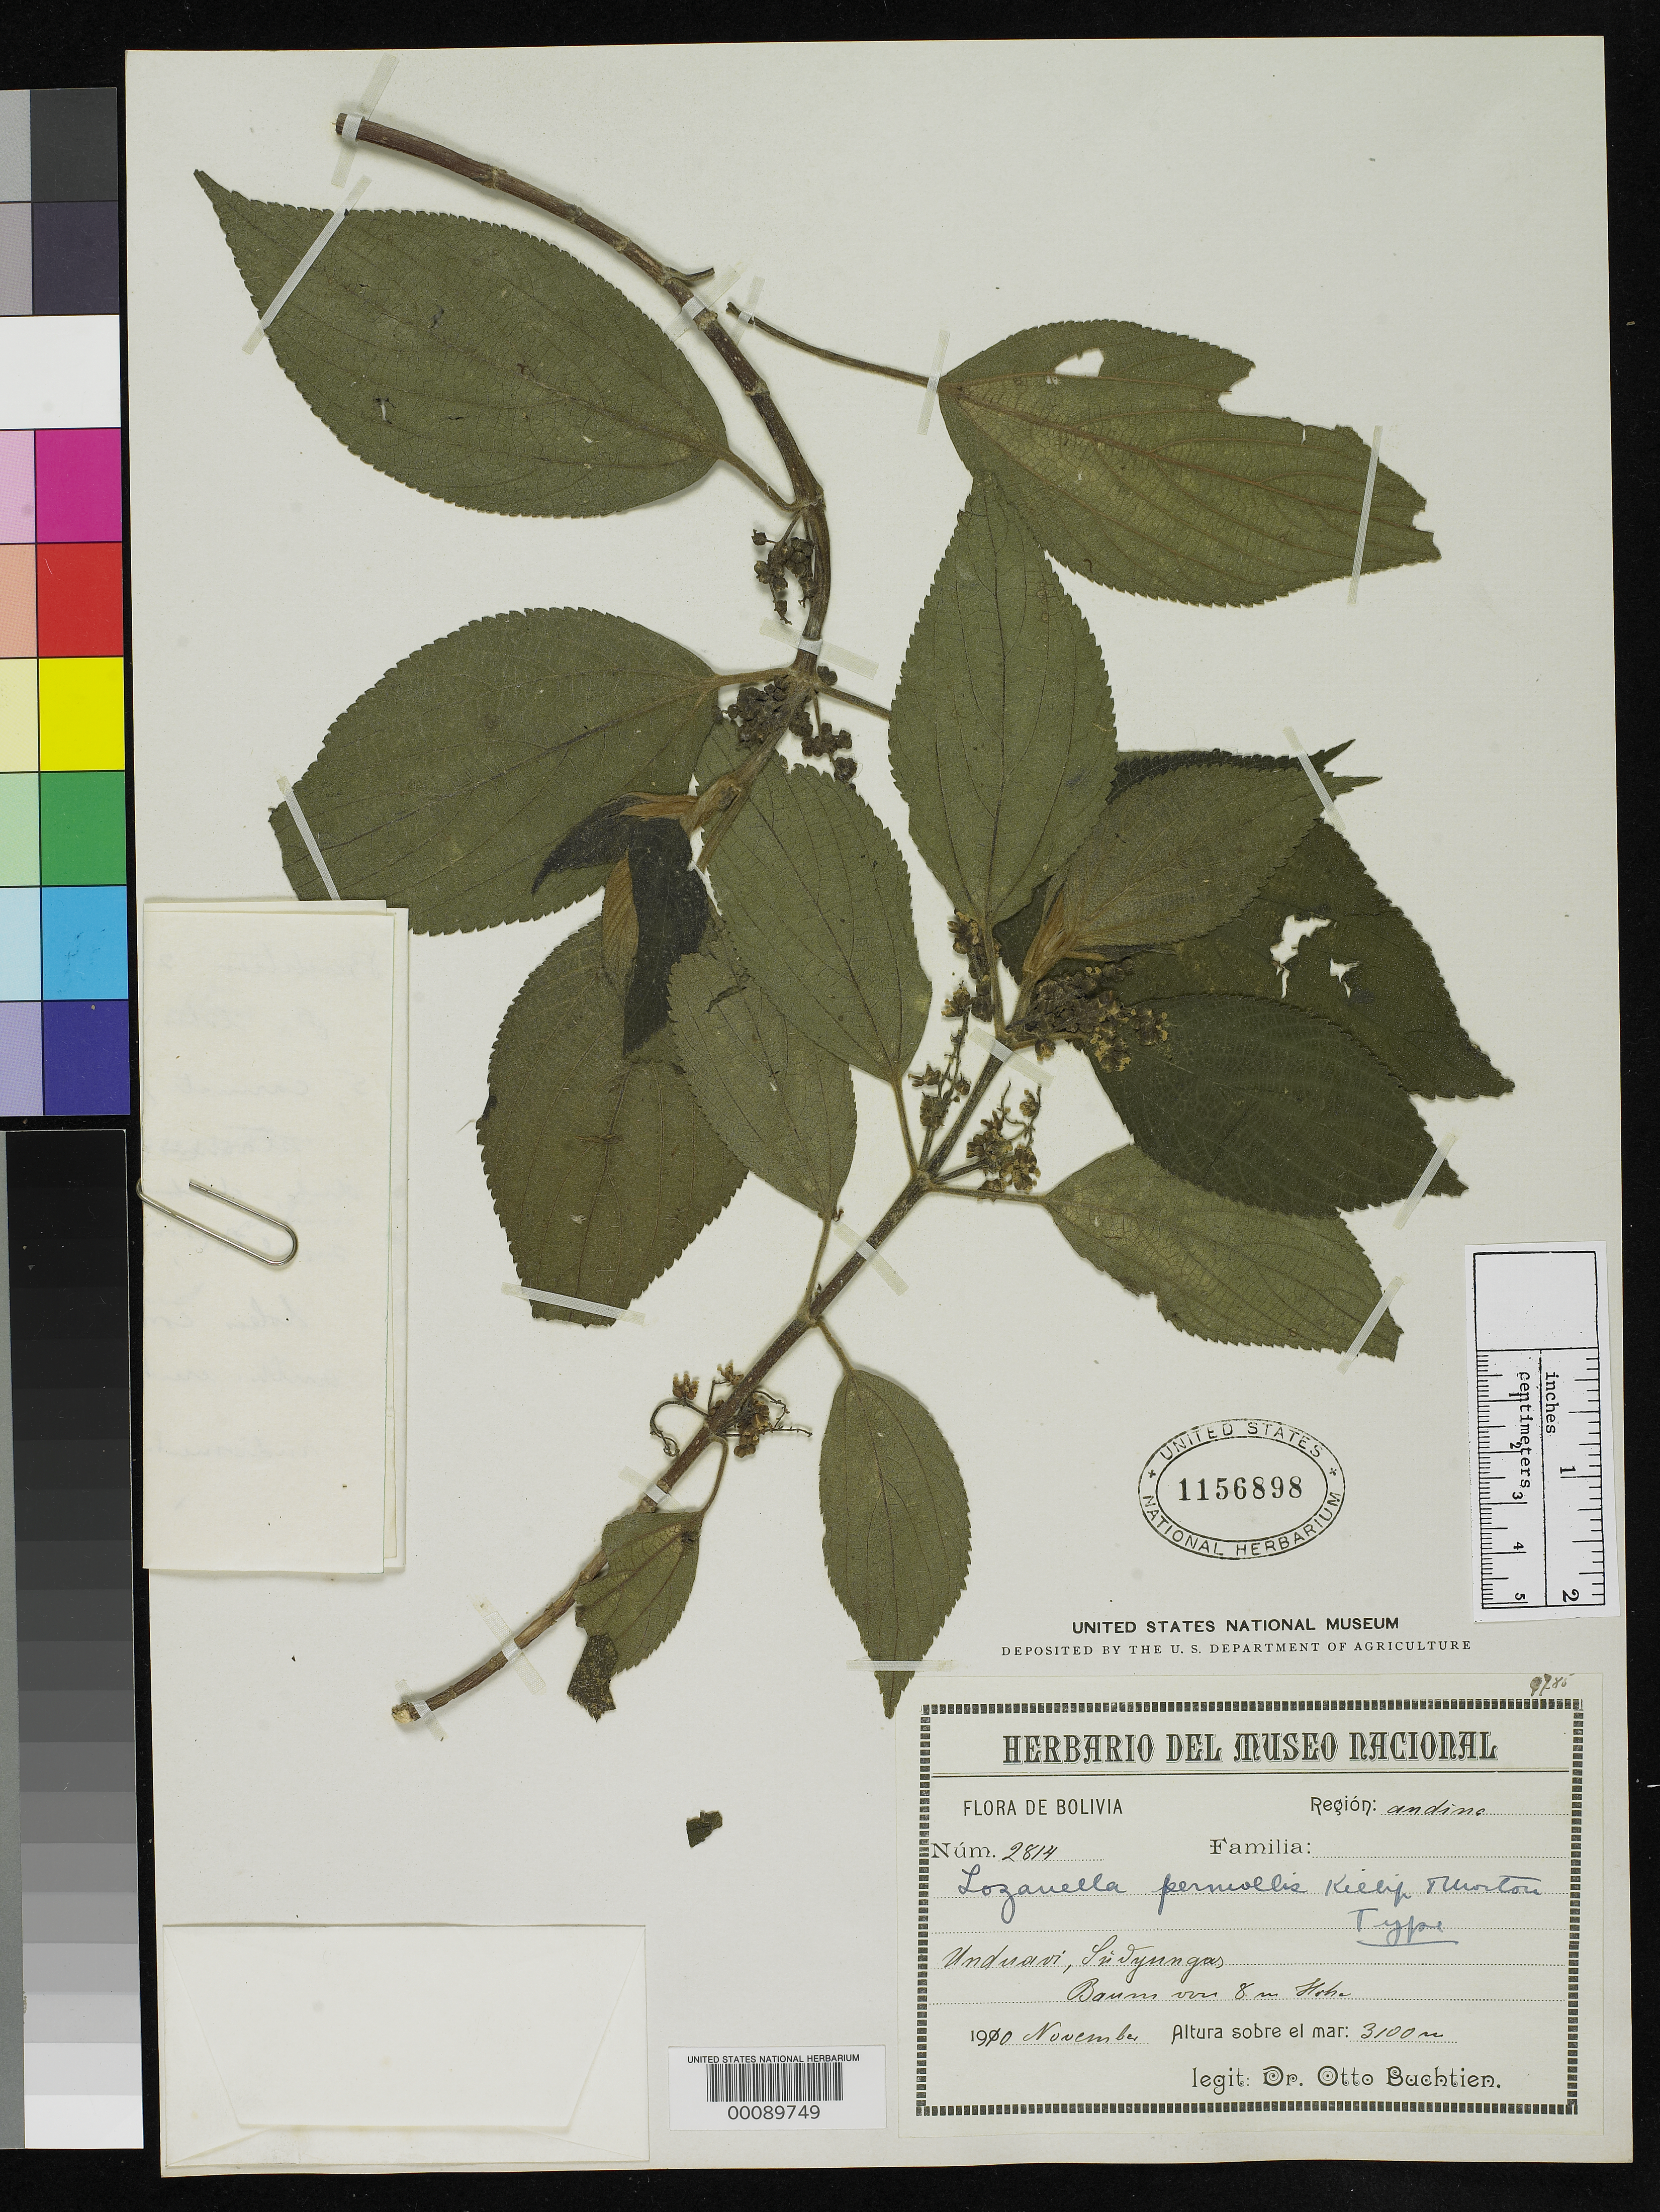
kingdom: Plantae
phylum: Tracheophyta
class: Magnoliopsida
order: Rosales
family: Cannabaceae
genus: Lozanella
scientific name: Lozanella permollis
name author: Killip & C.V. Morton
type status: Holotype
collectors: O. Buchtien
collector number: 2814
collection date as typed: Nov 1910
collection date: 1910-11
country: Bolivia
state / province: La Paz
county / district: Sud Yungas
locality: Unduavi.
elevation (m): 3100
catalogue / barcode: US 1156898